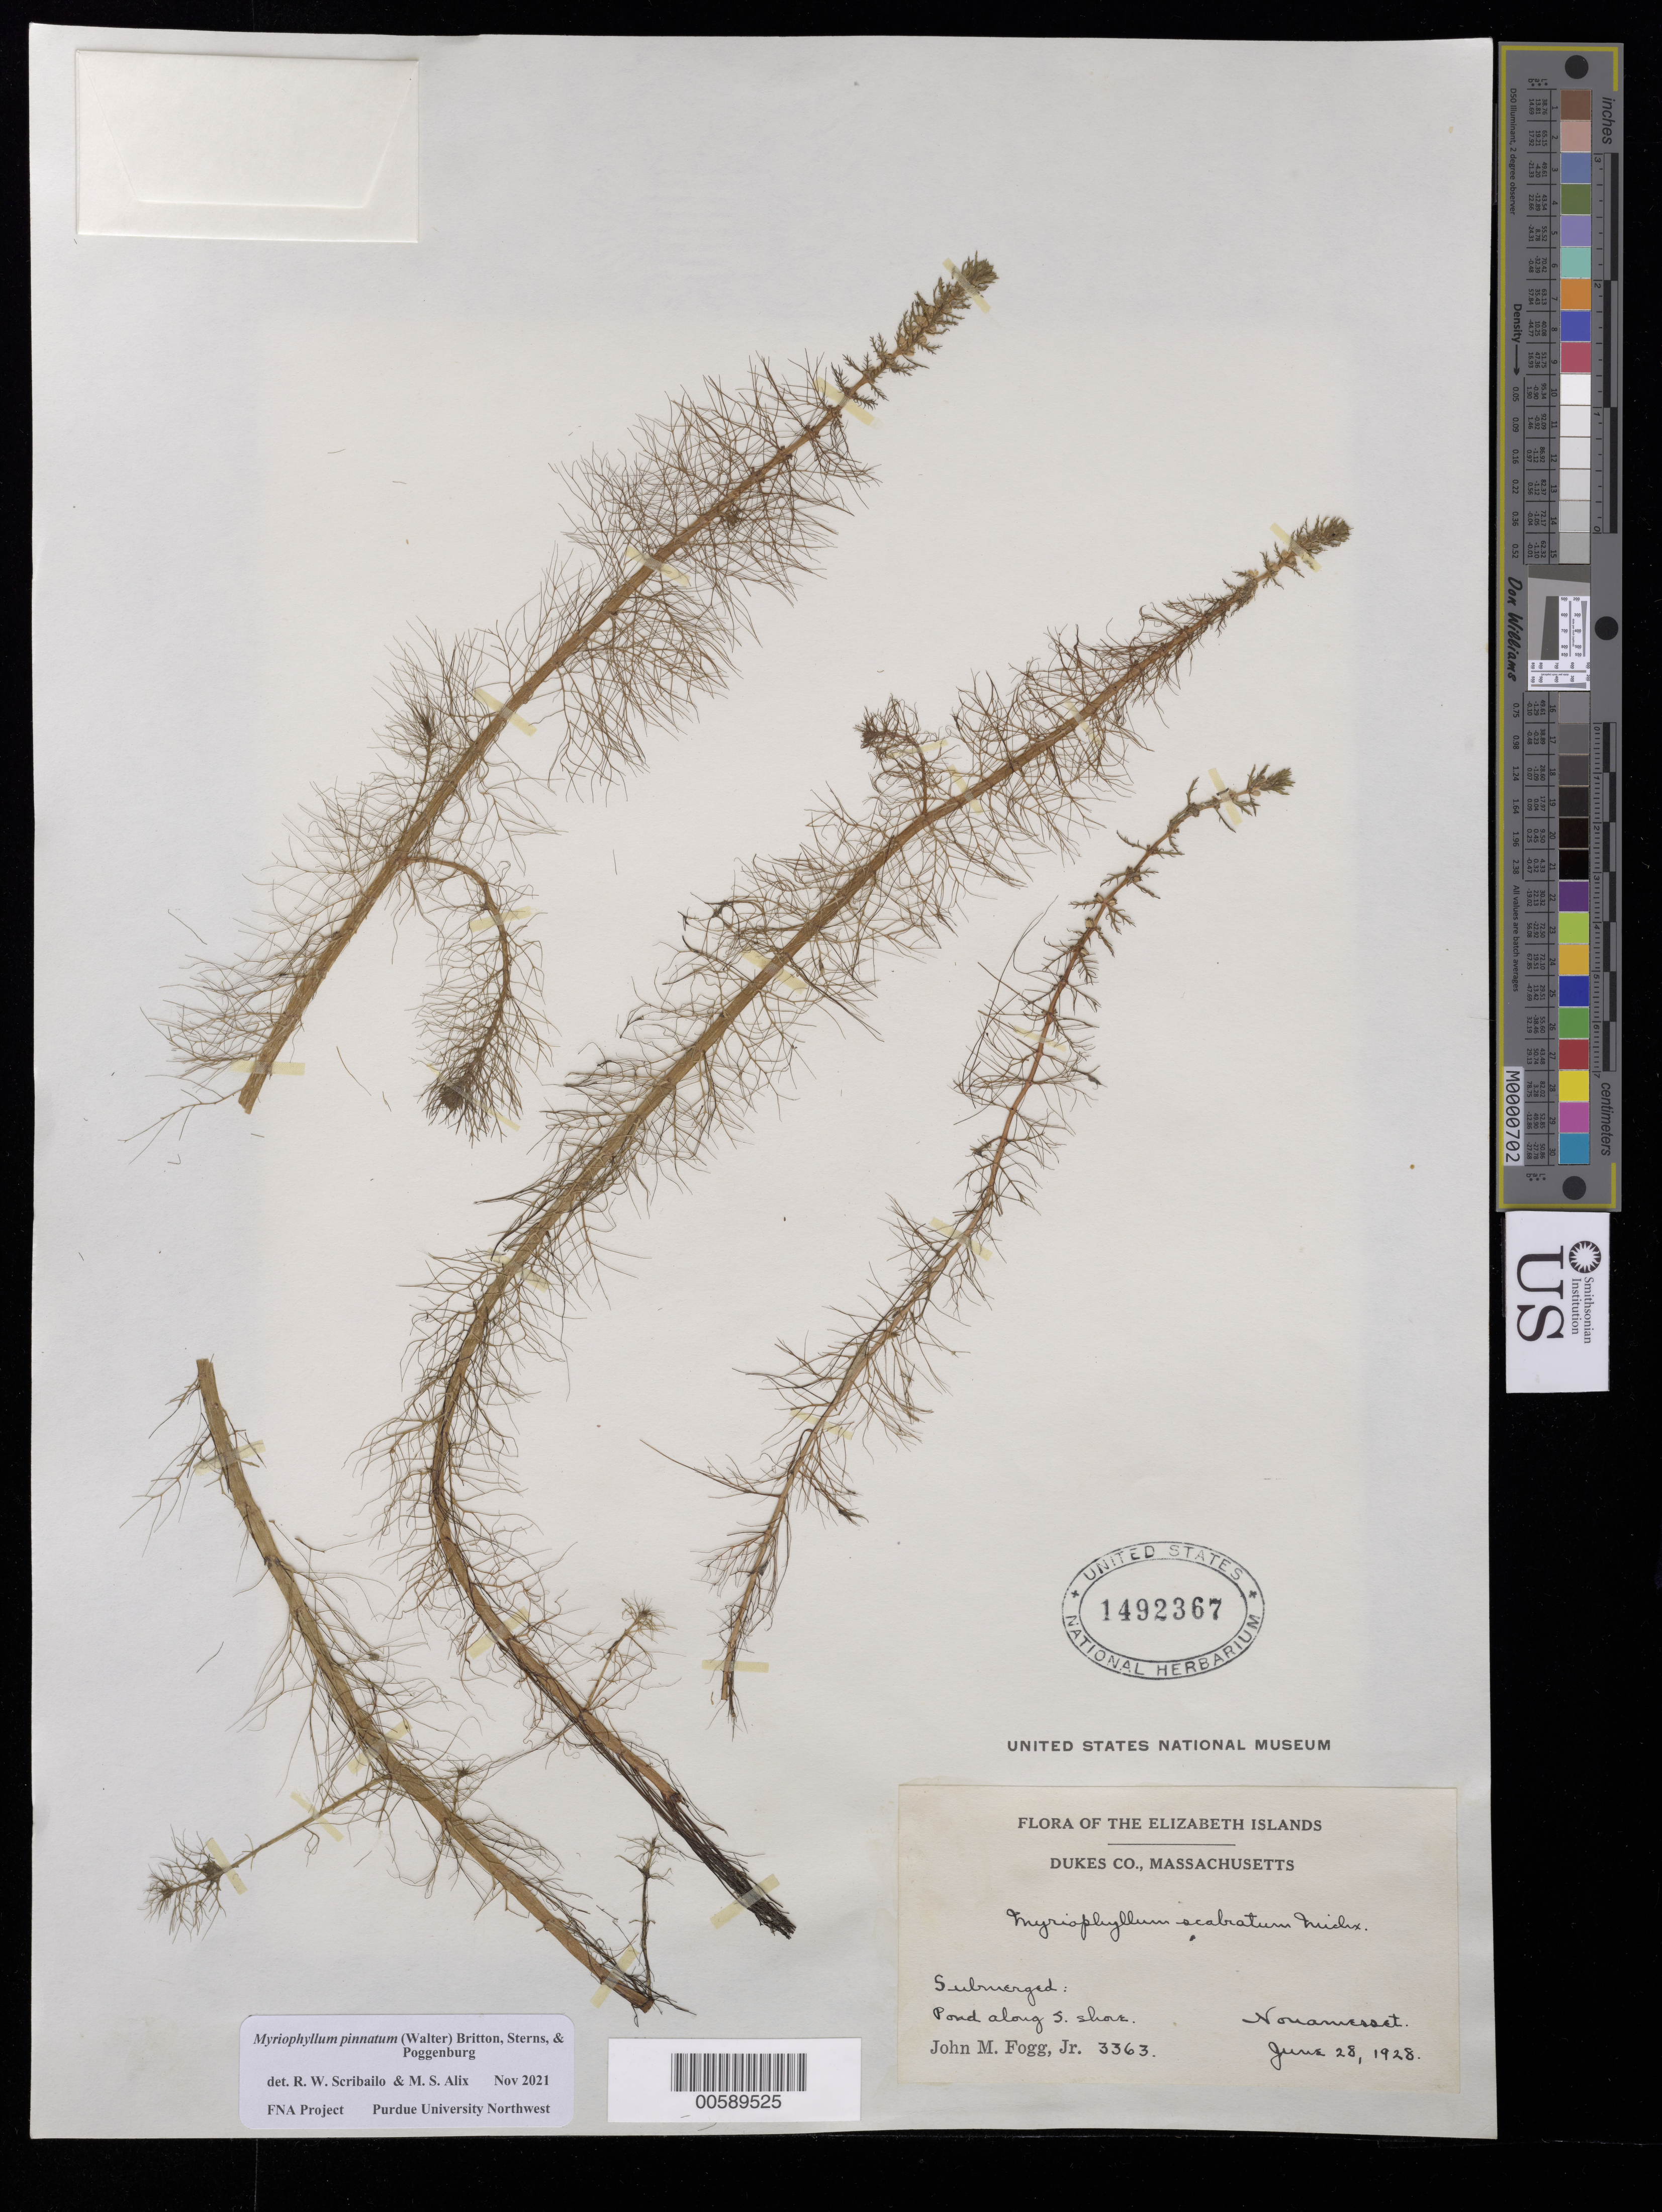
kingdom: Plantae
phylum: Tracheophyta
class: Magnoliopsida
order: Saxifragales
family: Haloragaceae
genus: Myriophyllum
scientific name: Myriophyllum pinnatum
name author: (Walter) Britton, Stearns & Poggenb.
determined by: Scribailo, R. W.; Alix, M. S.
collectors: J. Fogg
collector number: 3363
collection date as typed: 28 Jun 1928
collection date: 1928-06-28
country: United States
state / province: Massachusetts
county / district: Dukes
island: Nonamasset Island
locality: Nouamesset. (?) [Probably Nonamesset Island.]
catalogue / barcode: US 1492367